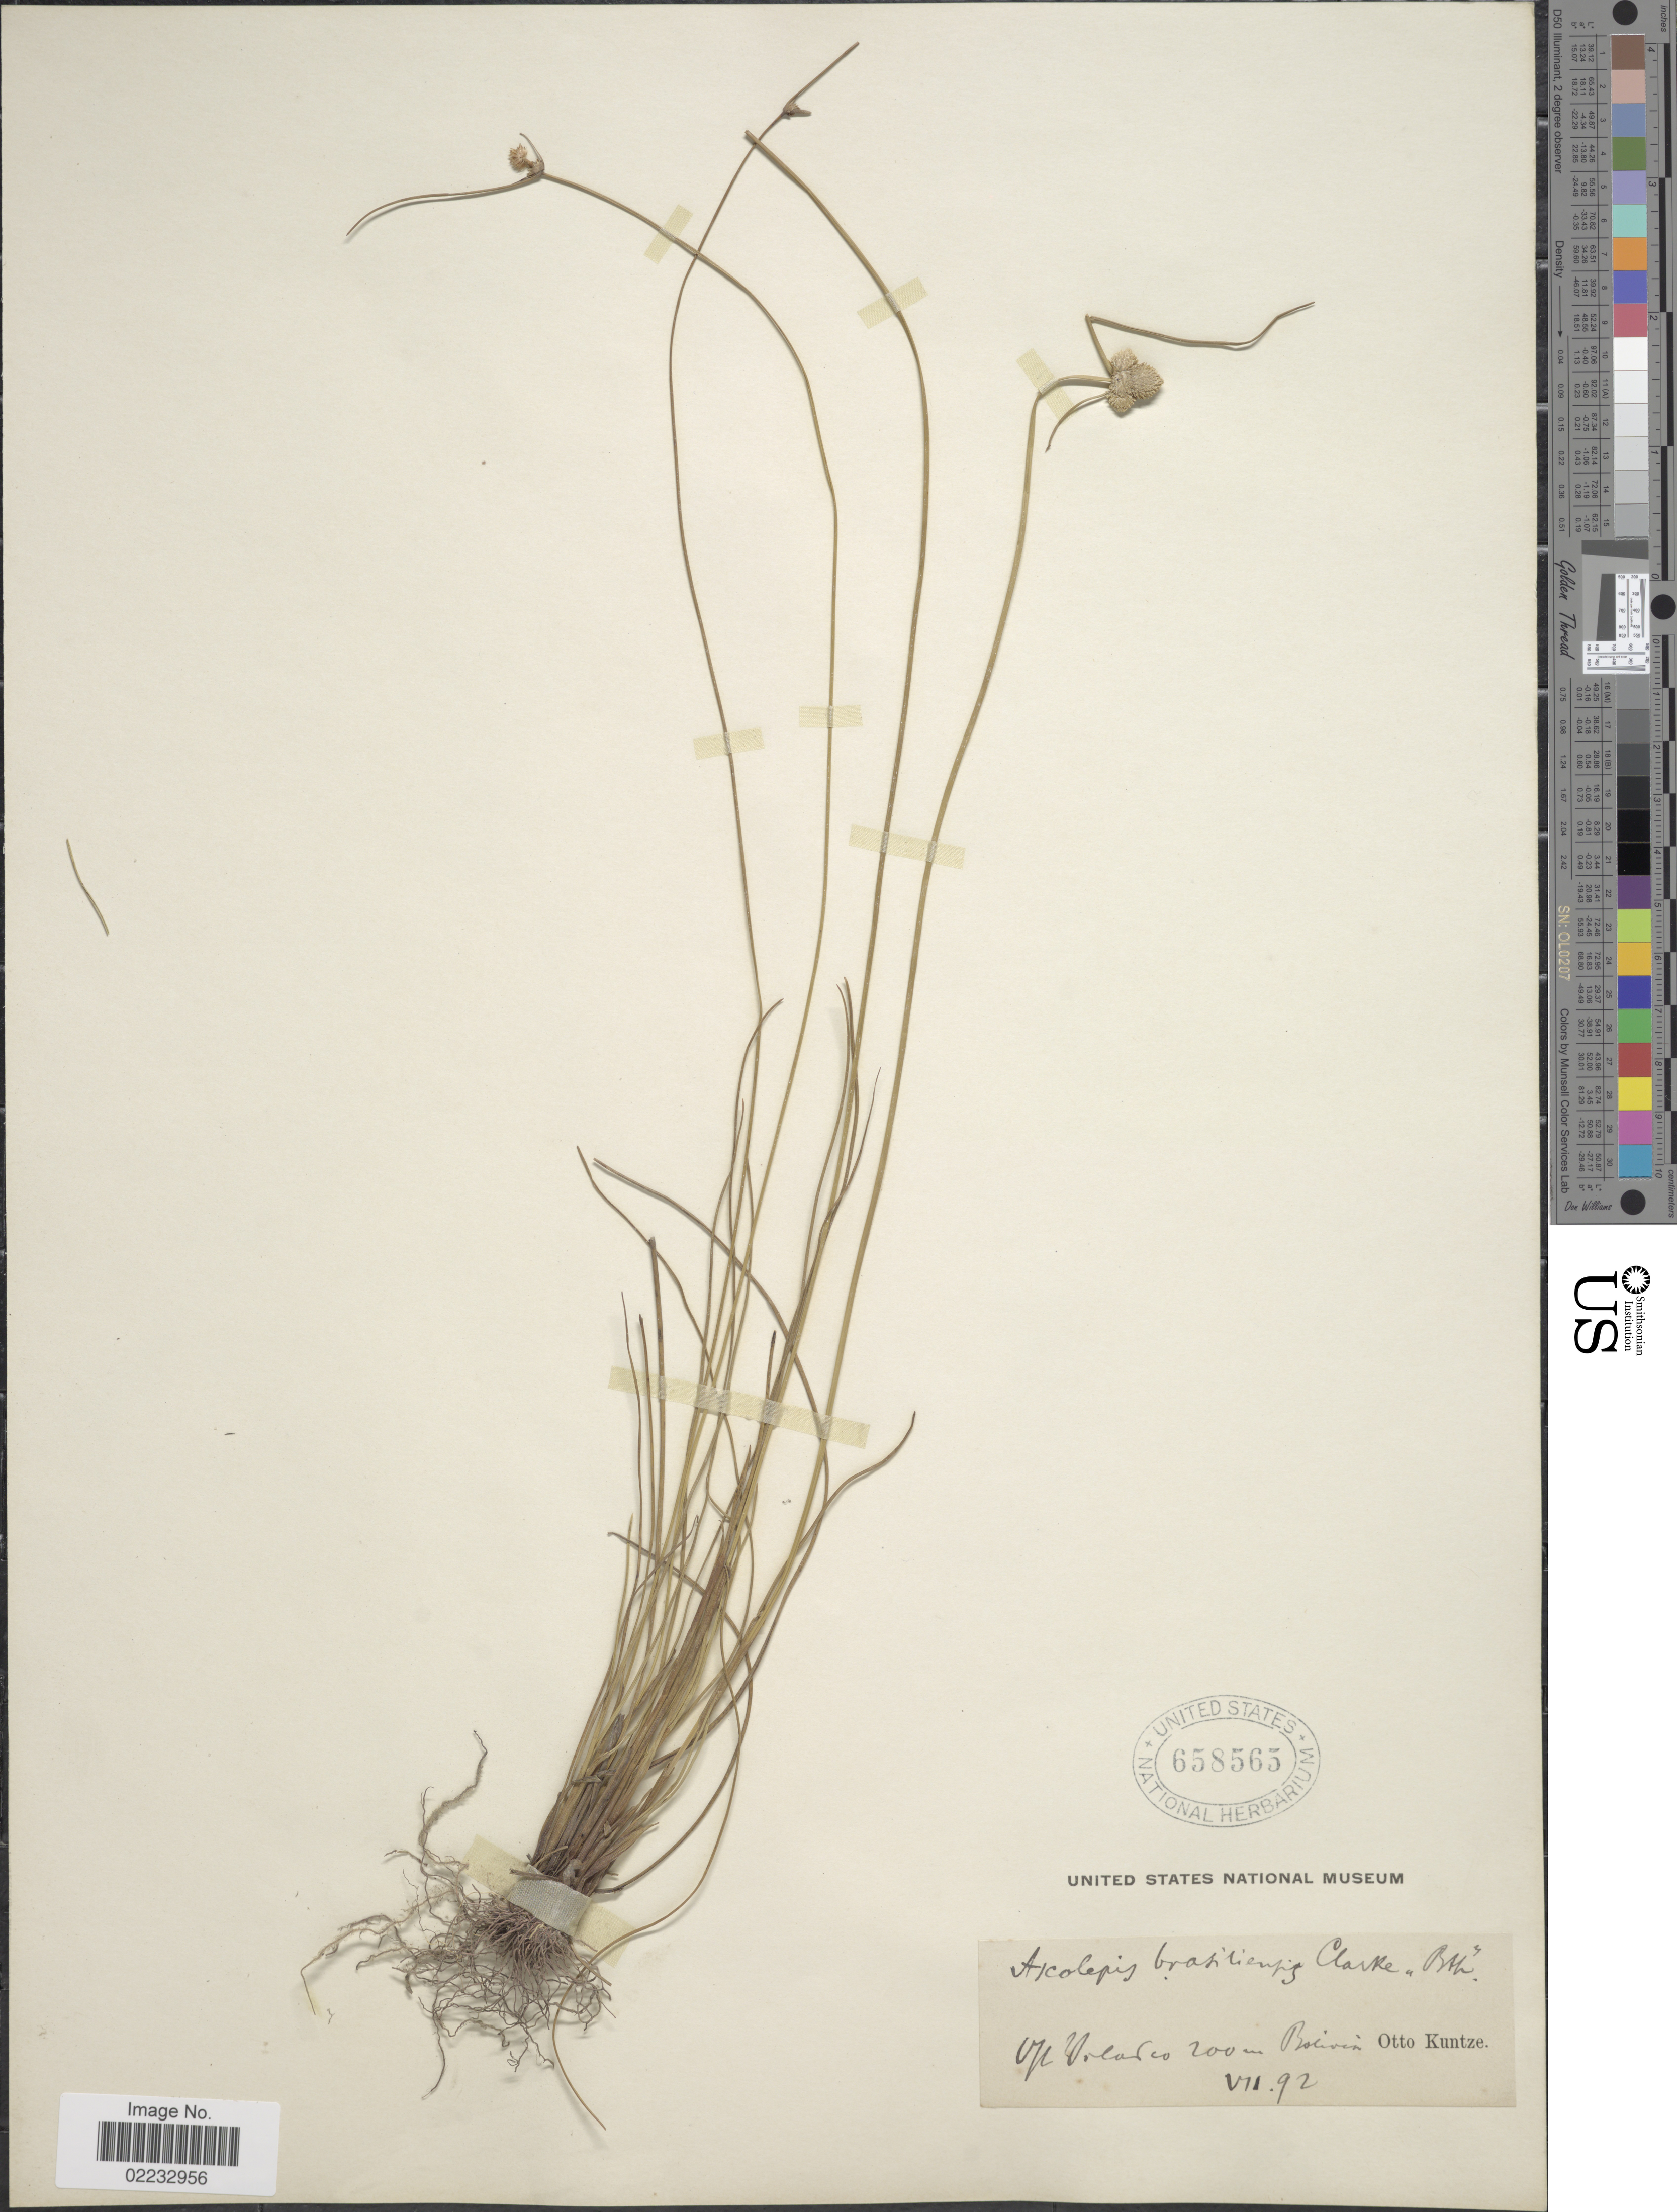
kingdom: Plantae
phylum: Tracheophyta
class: Liliopsida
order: Poales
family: Cyperaceae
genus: Cyperus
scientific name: Cyperus brasiliensis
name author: (Kunth) Bauters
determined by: Strong, M. T., (US), Smithsonian Institution - National Museum of Natural History (UNITED STATES)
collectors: C.E.O. Kuntze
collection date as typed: Transcribed d/m/y: /7/92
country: Bolivia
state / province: Santa Cruz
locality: Velasco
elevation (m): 200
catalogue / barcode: US 658565